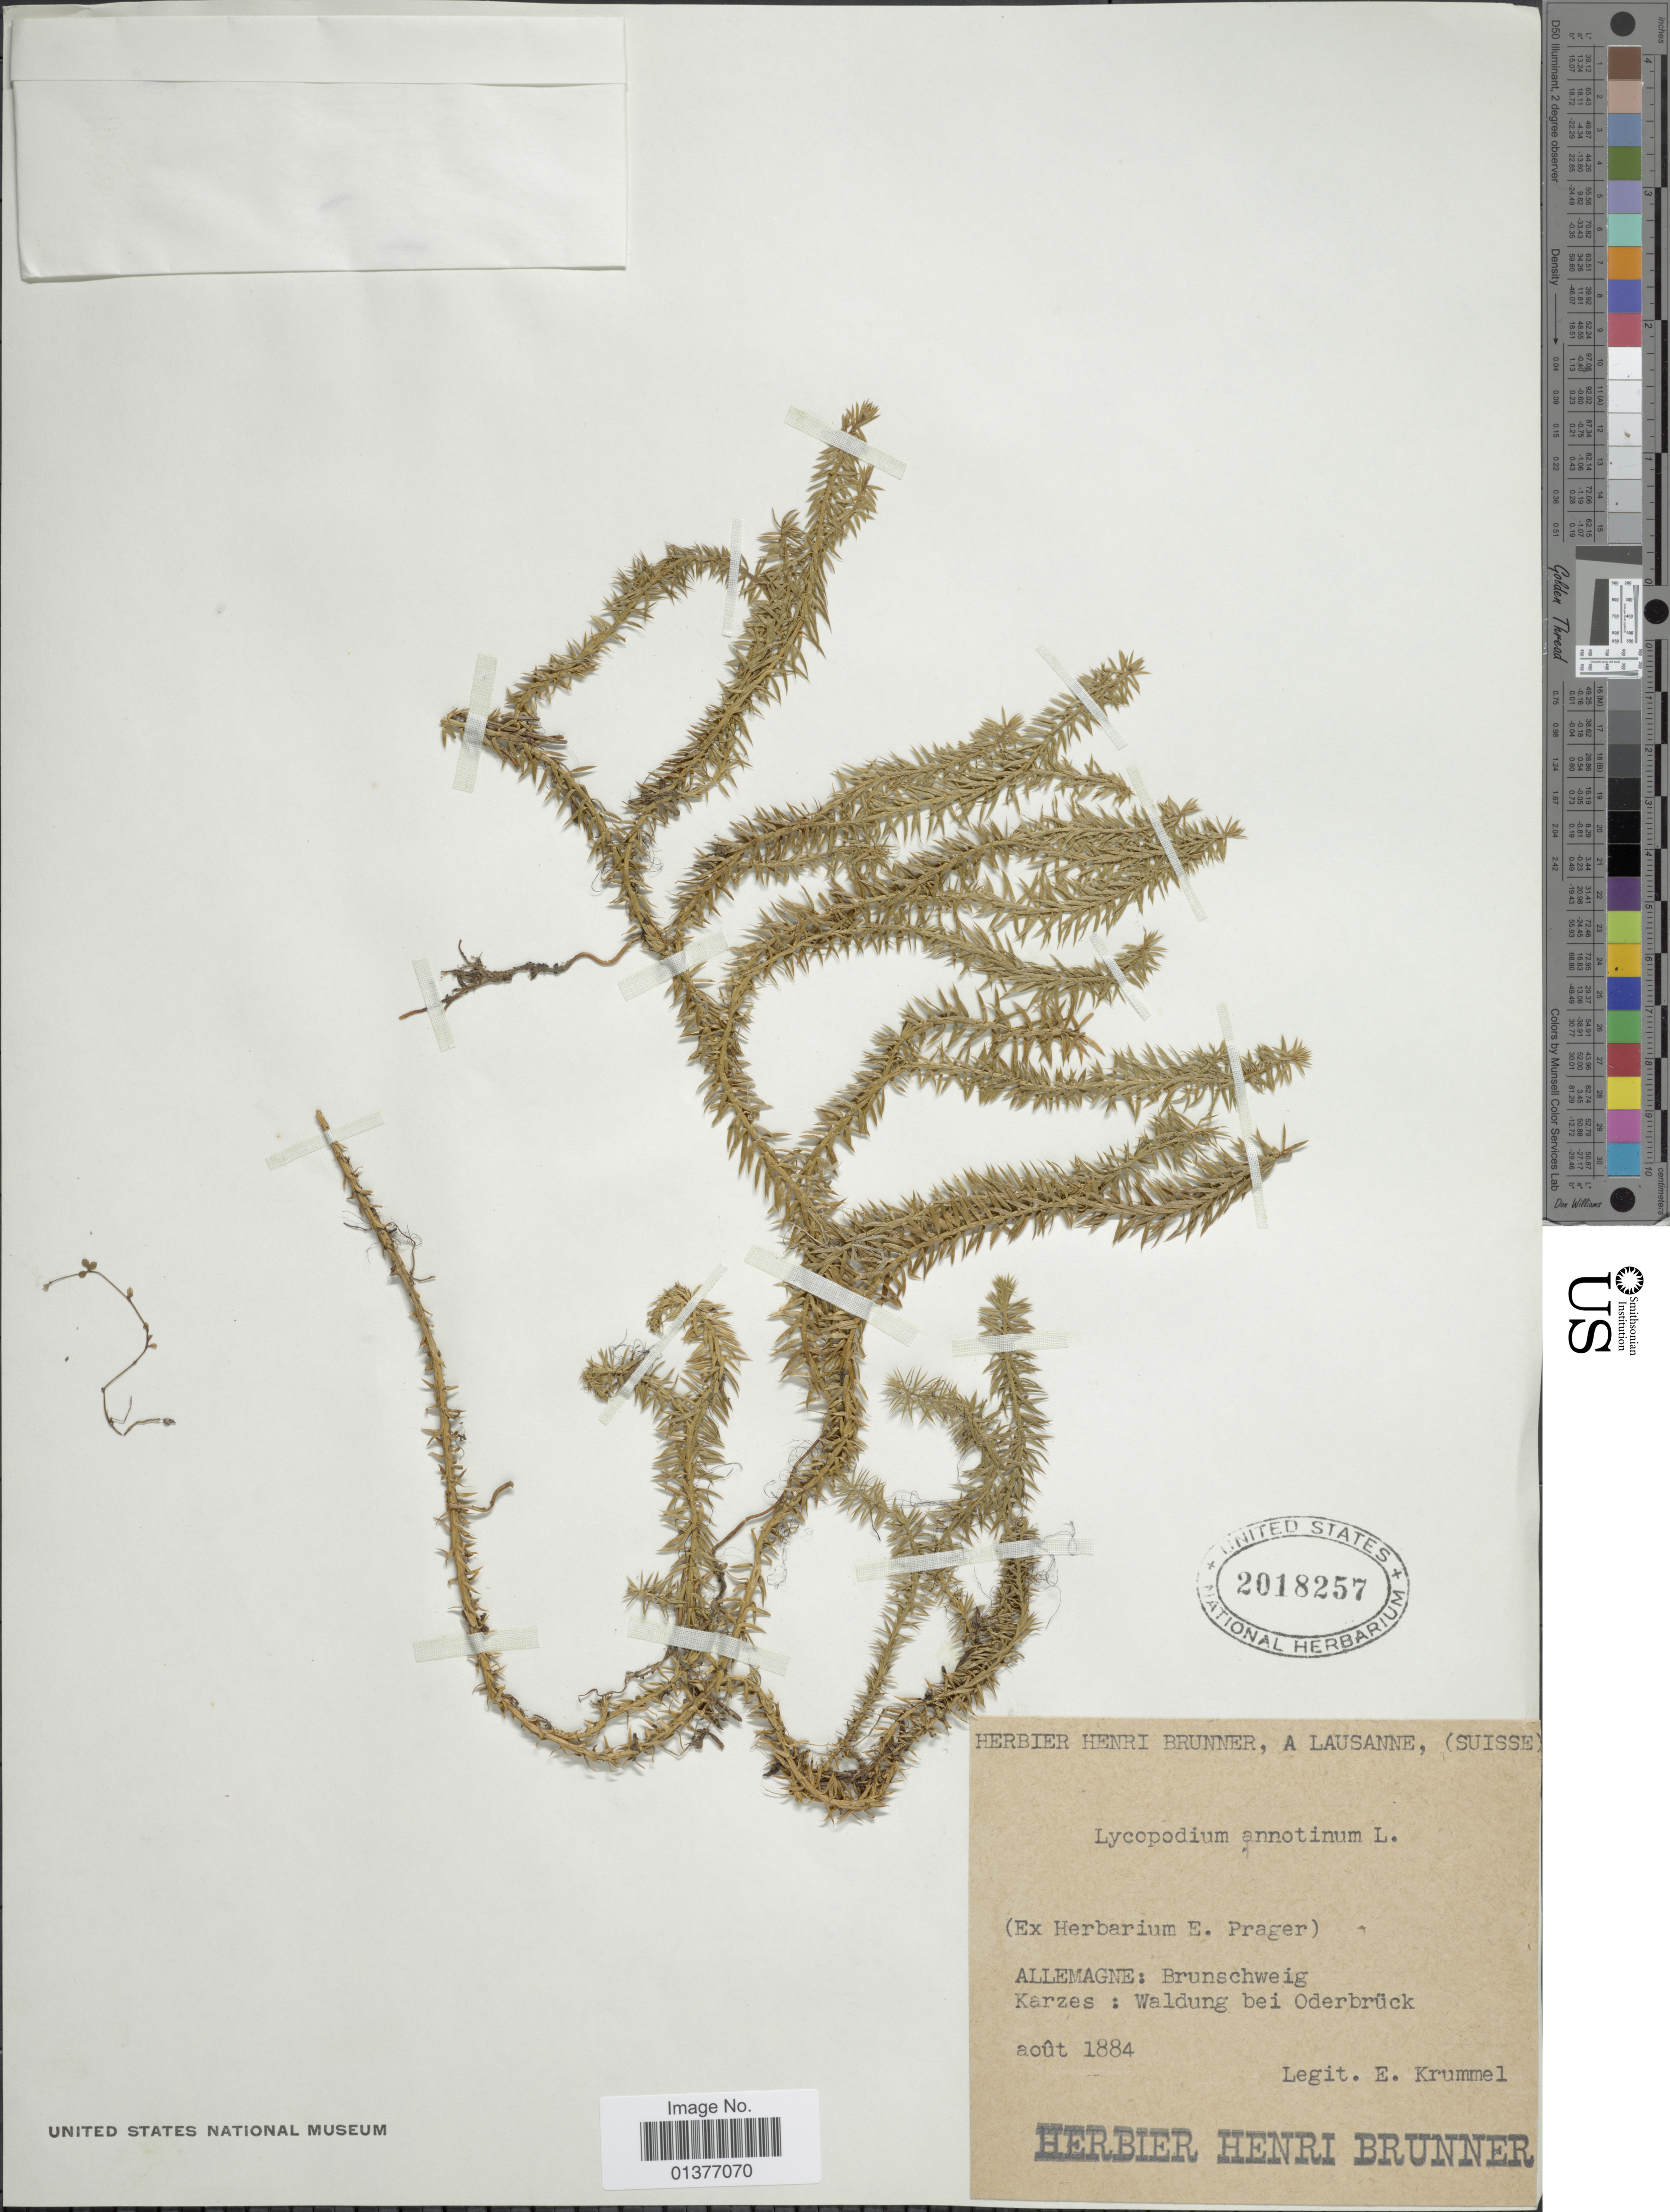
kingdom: Plantae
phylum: Tracheophyta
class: Lycopodiopsida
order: Lycopodiales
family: Lycopodiaceae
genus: Spinulum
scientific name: Spinulum annotinum subsp. annotinum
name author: (L.) A. Haines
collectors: E. Krummel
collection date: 1884-08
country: Germany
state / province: Niedersachsen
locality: Allemagne:Brunschweig Karzes: Waldung bei Oderbruck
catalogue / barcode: US 2018257